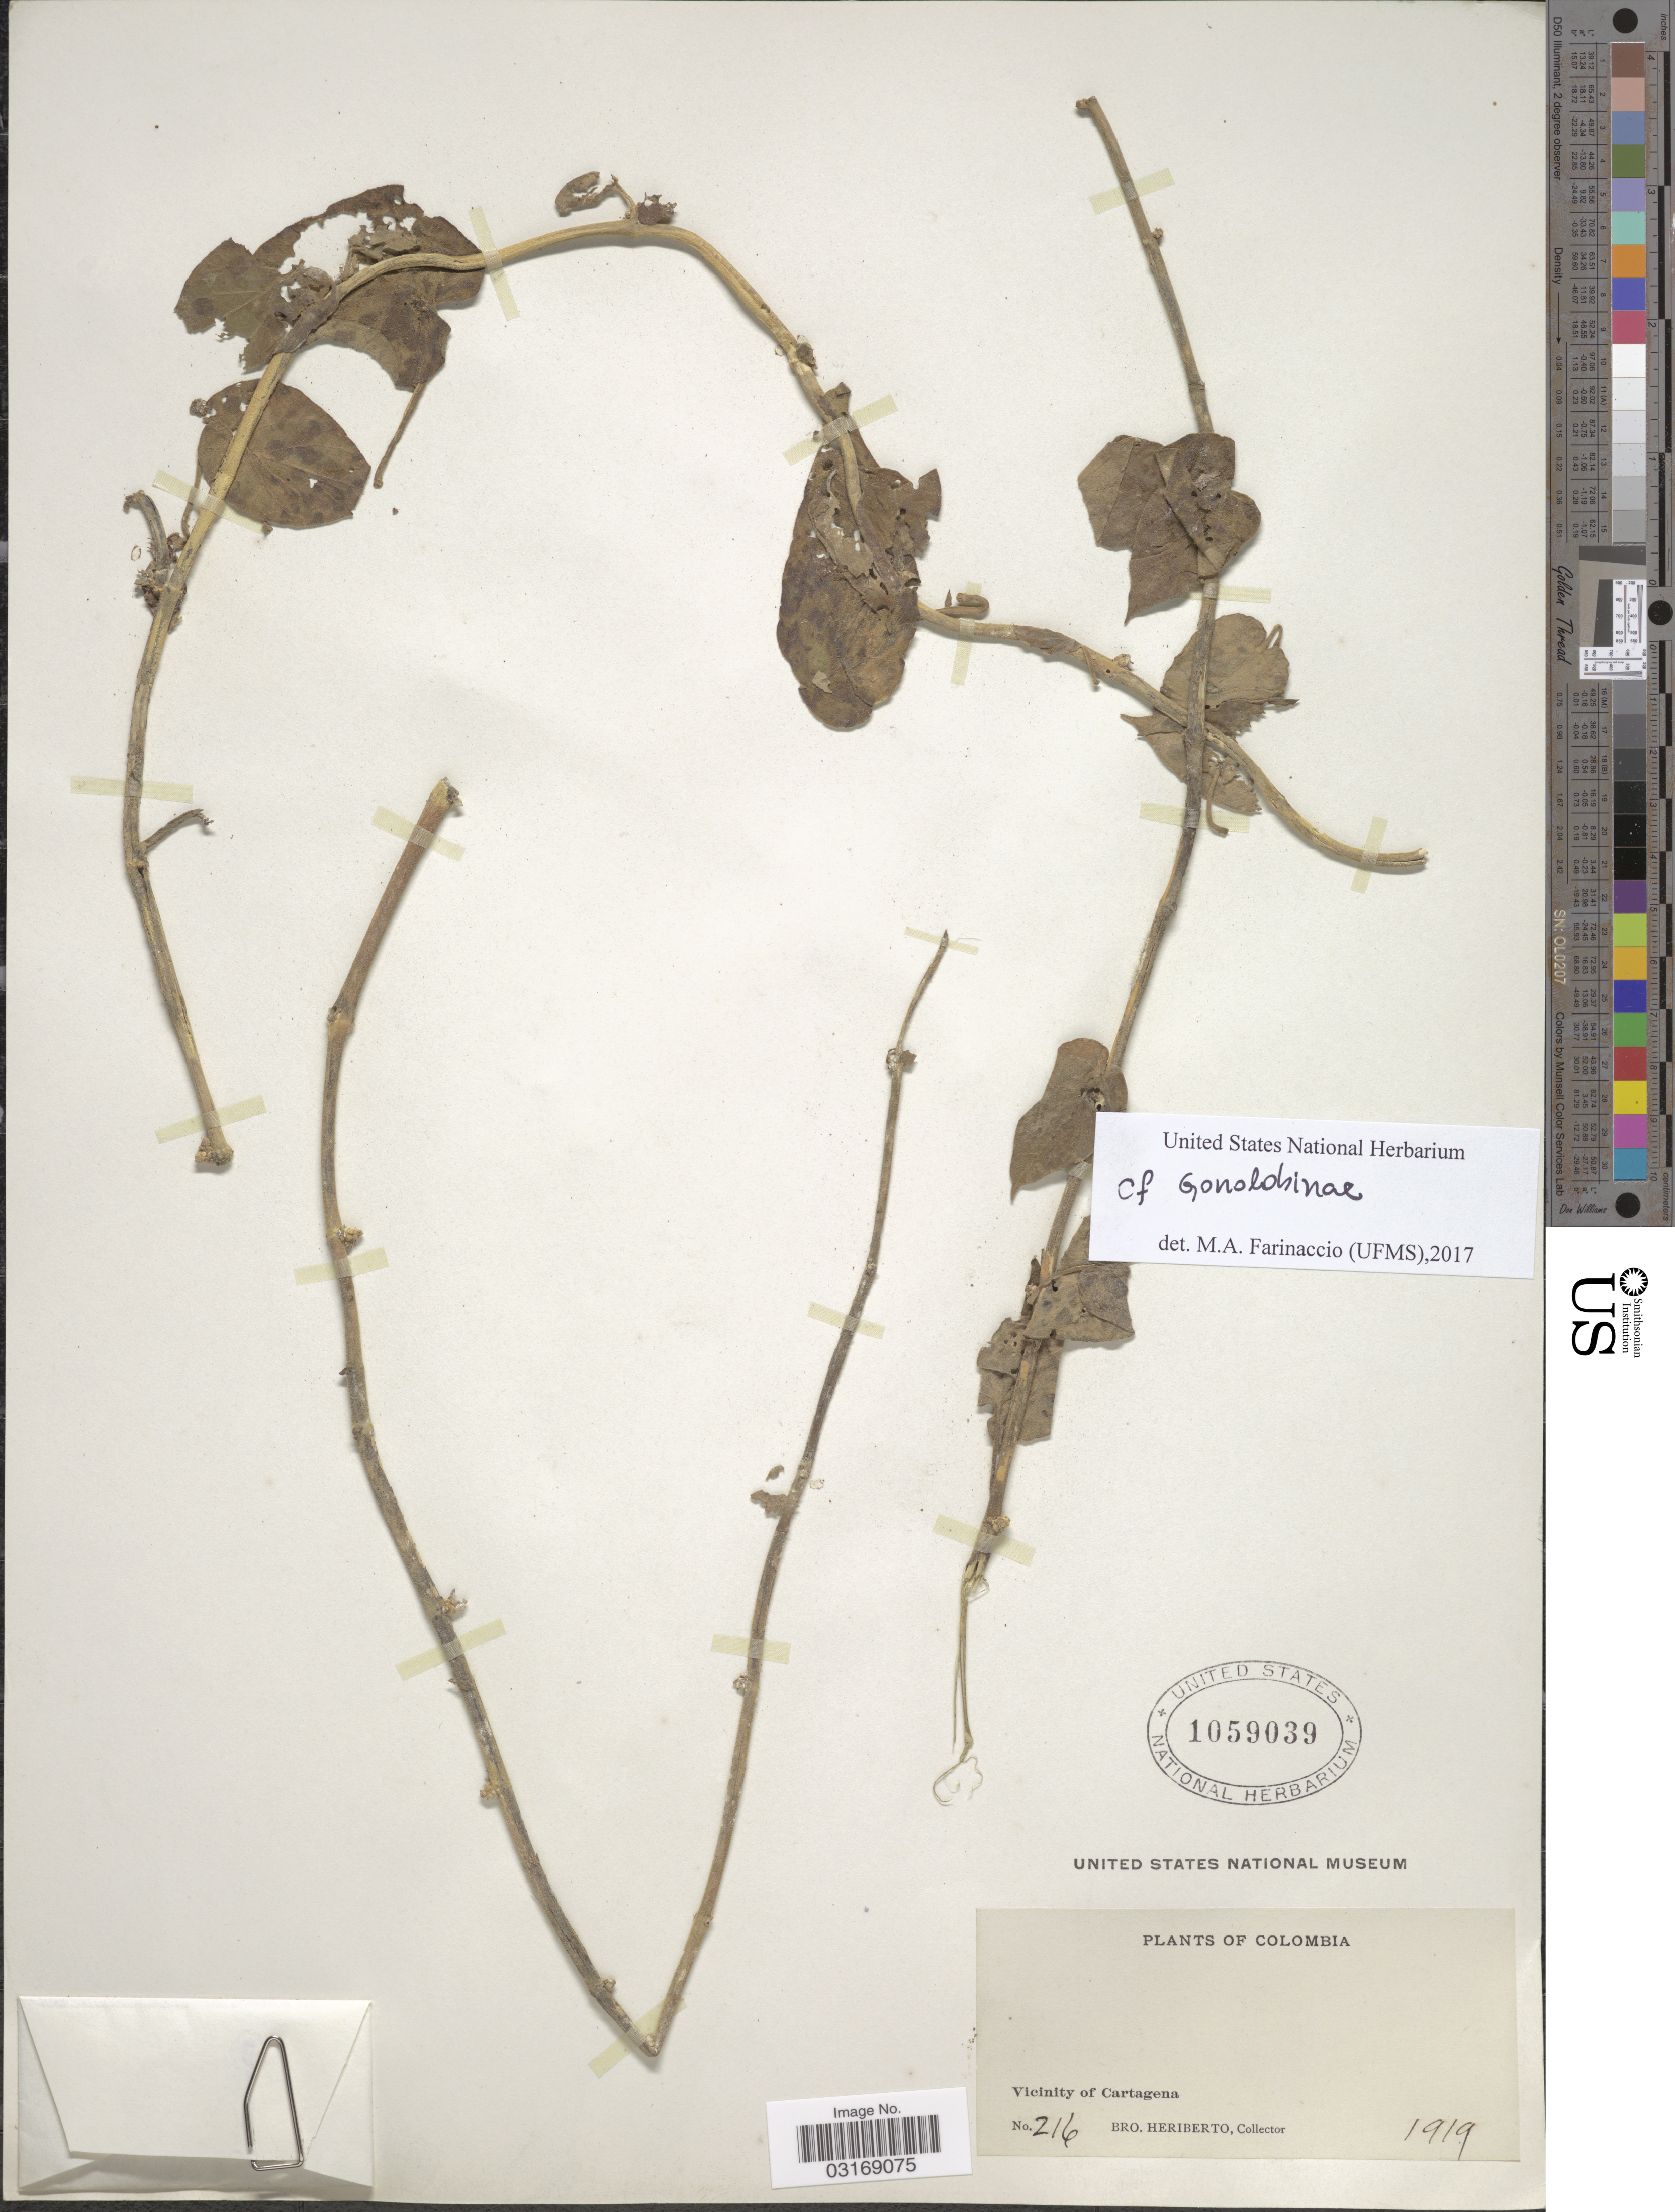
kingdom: Plantae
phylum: Tracheophyta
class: Magnoliopsida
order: Gentianales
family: Apocynaceae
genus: Gonolobus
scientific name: Gonolobus sp.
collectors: B. Heriberto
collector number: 216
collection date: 1919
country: Colombia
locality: Vicinity of Cartagena.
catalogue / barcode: US 1059039